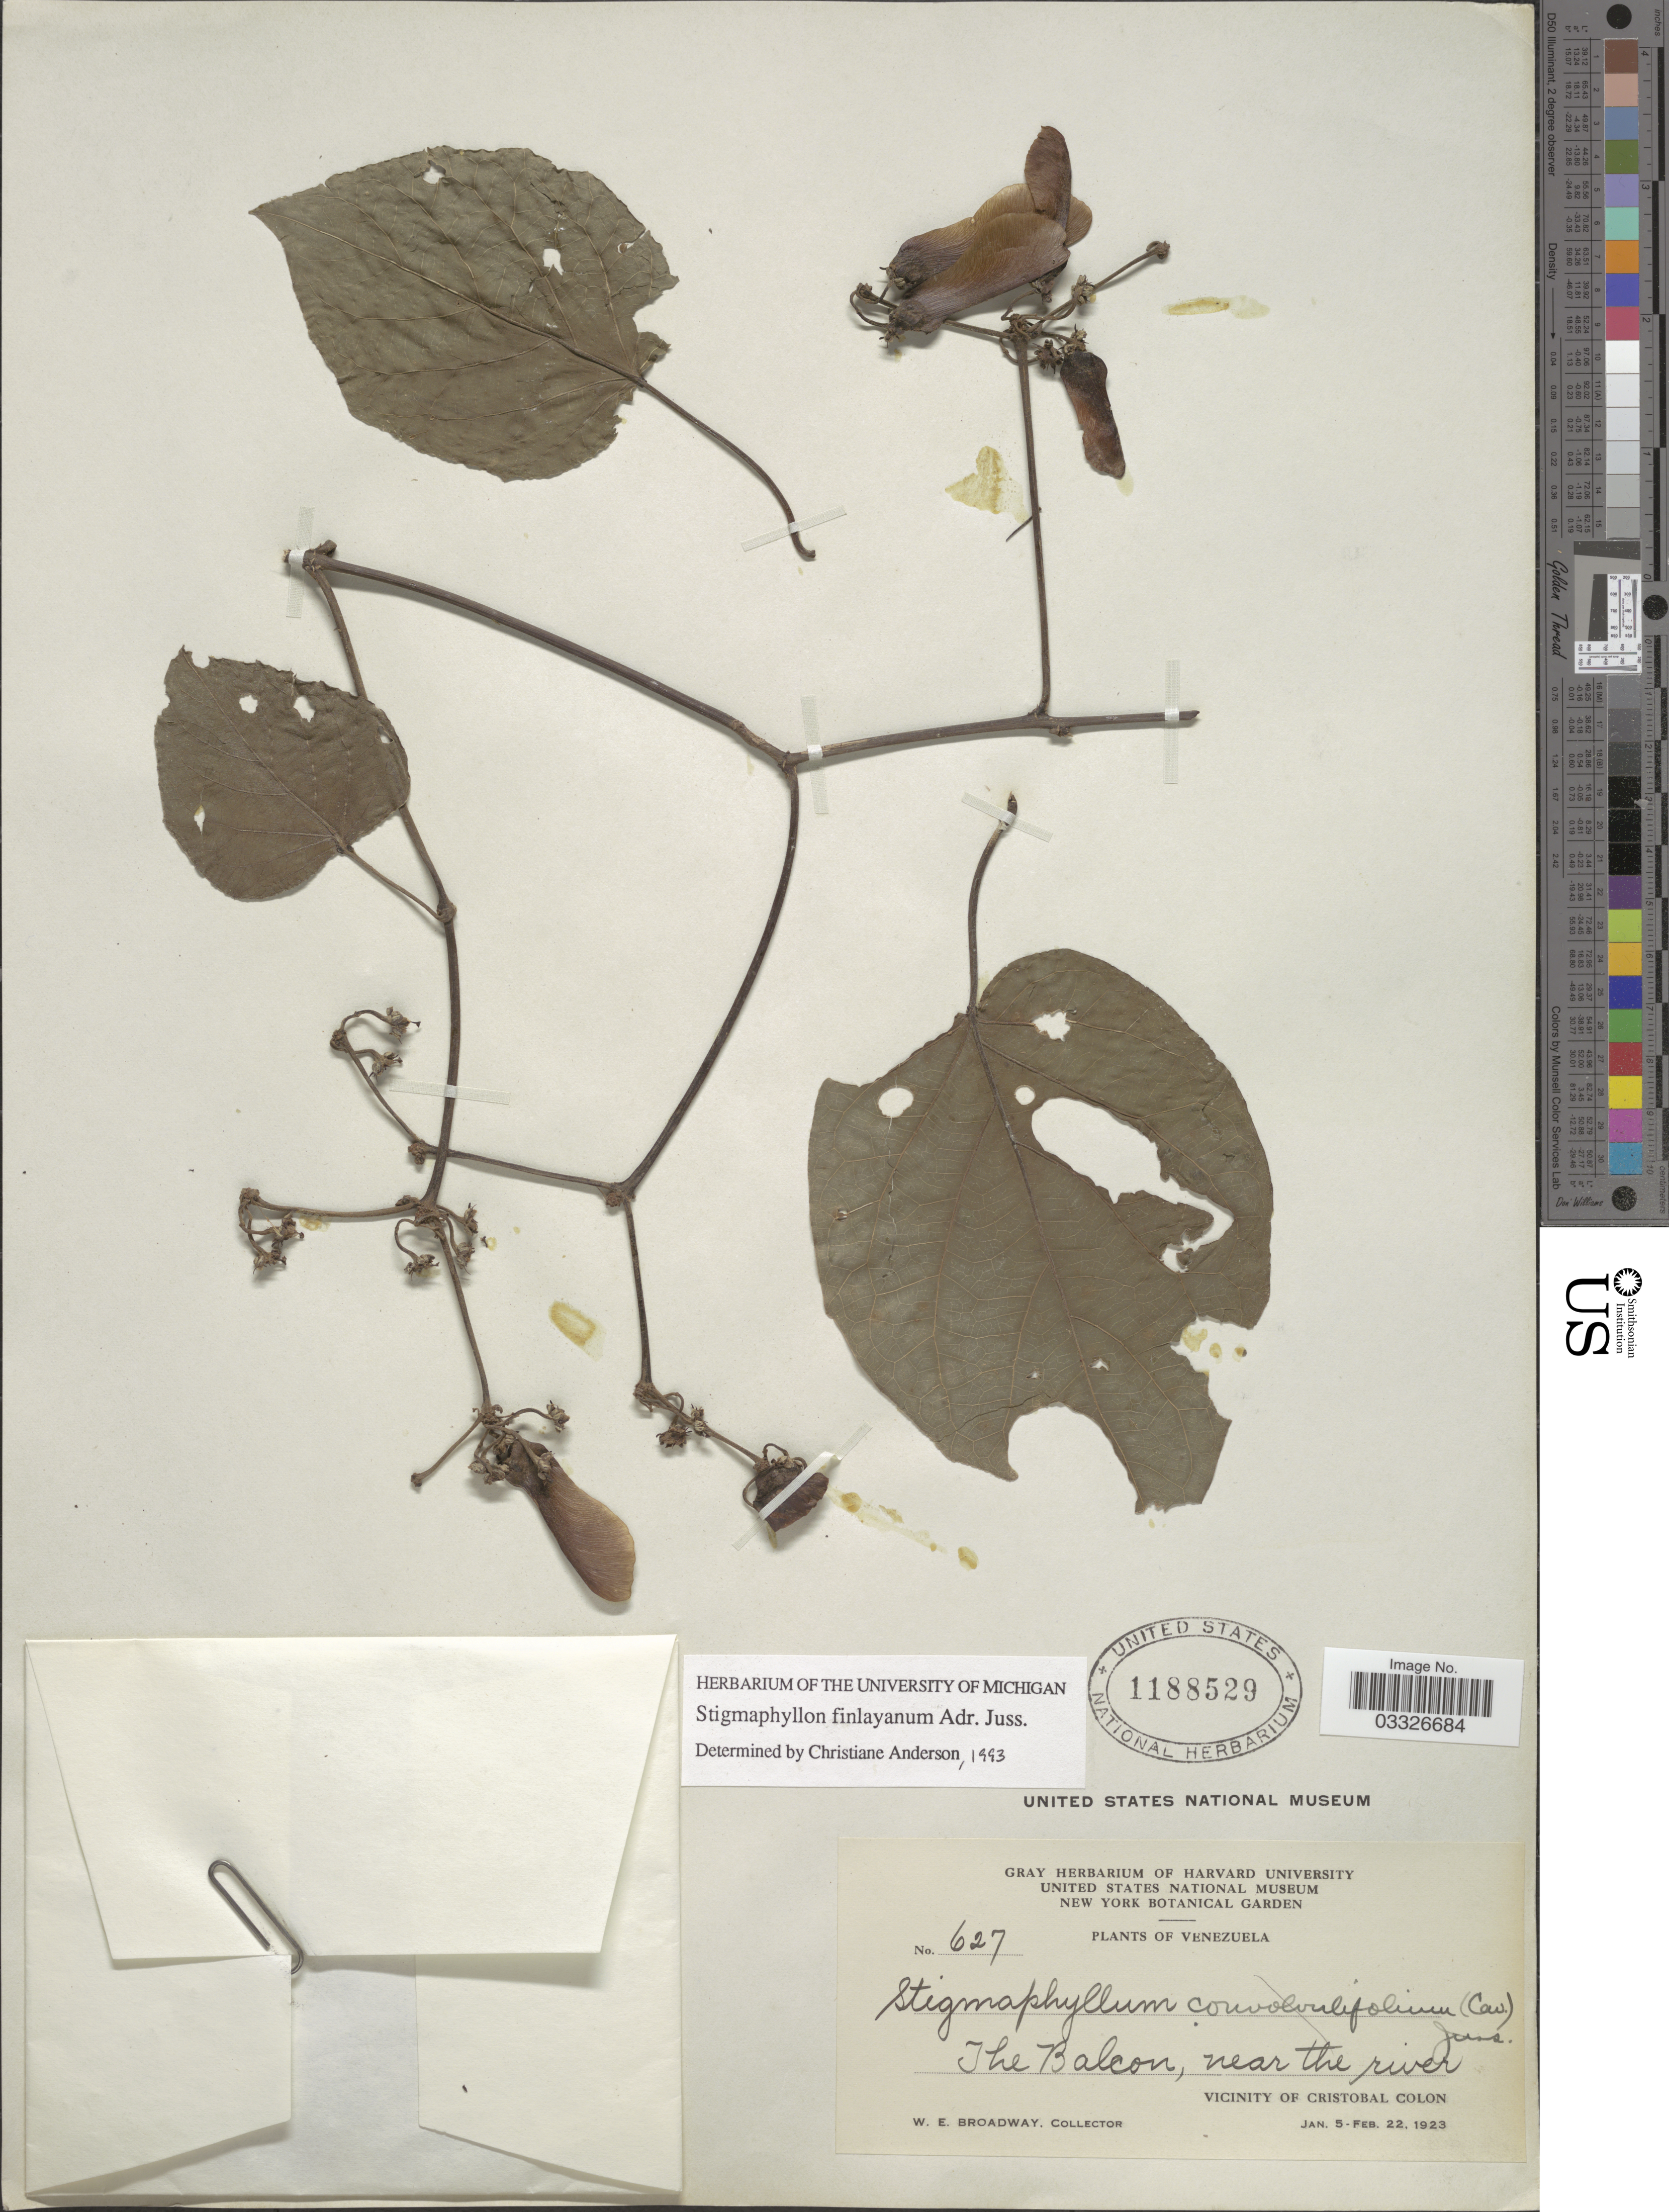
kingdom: Plantae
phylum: Tracheophyta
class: Magnoliopsida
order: Malpighiales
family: Malpighiaceae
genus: Stigmaphyllon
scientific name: Stigmaphyllon finlayanum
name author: A. Juss.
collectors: W. E. Broadway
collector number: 627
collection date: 1923-01-05/1923-02-22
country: Venezuela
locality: The Balcon, near the river. Vicinity of Cristobal Colon.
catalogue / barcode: US 1188529